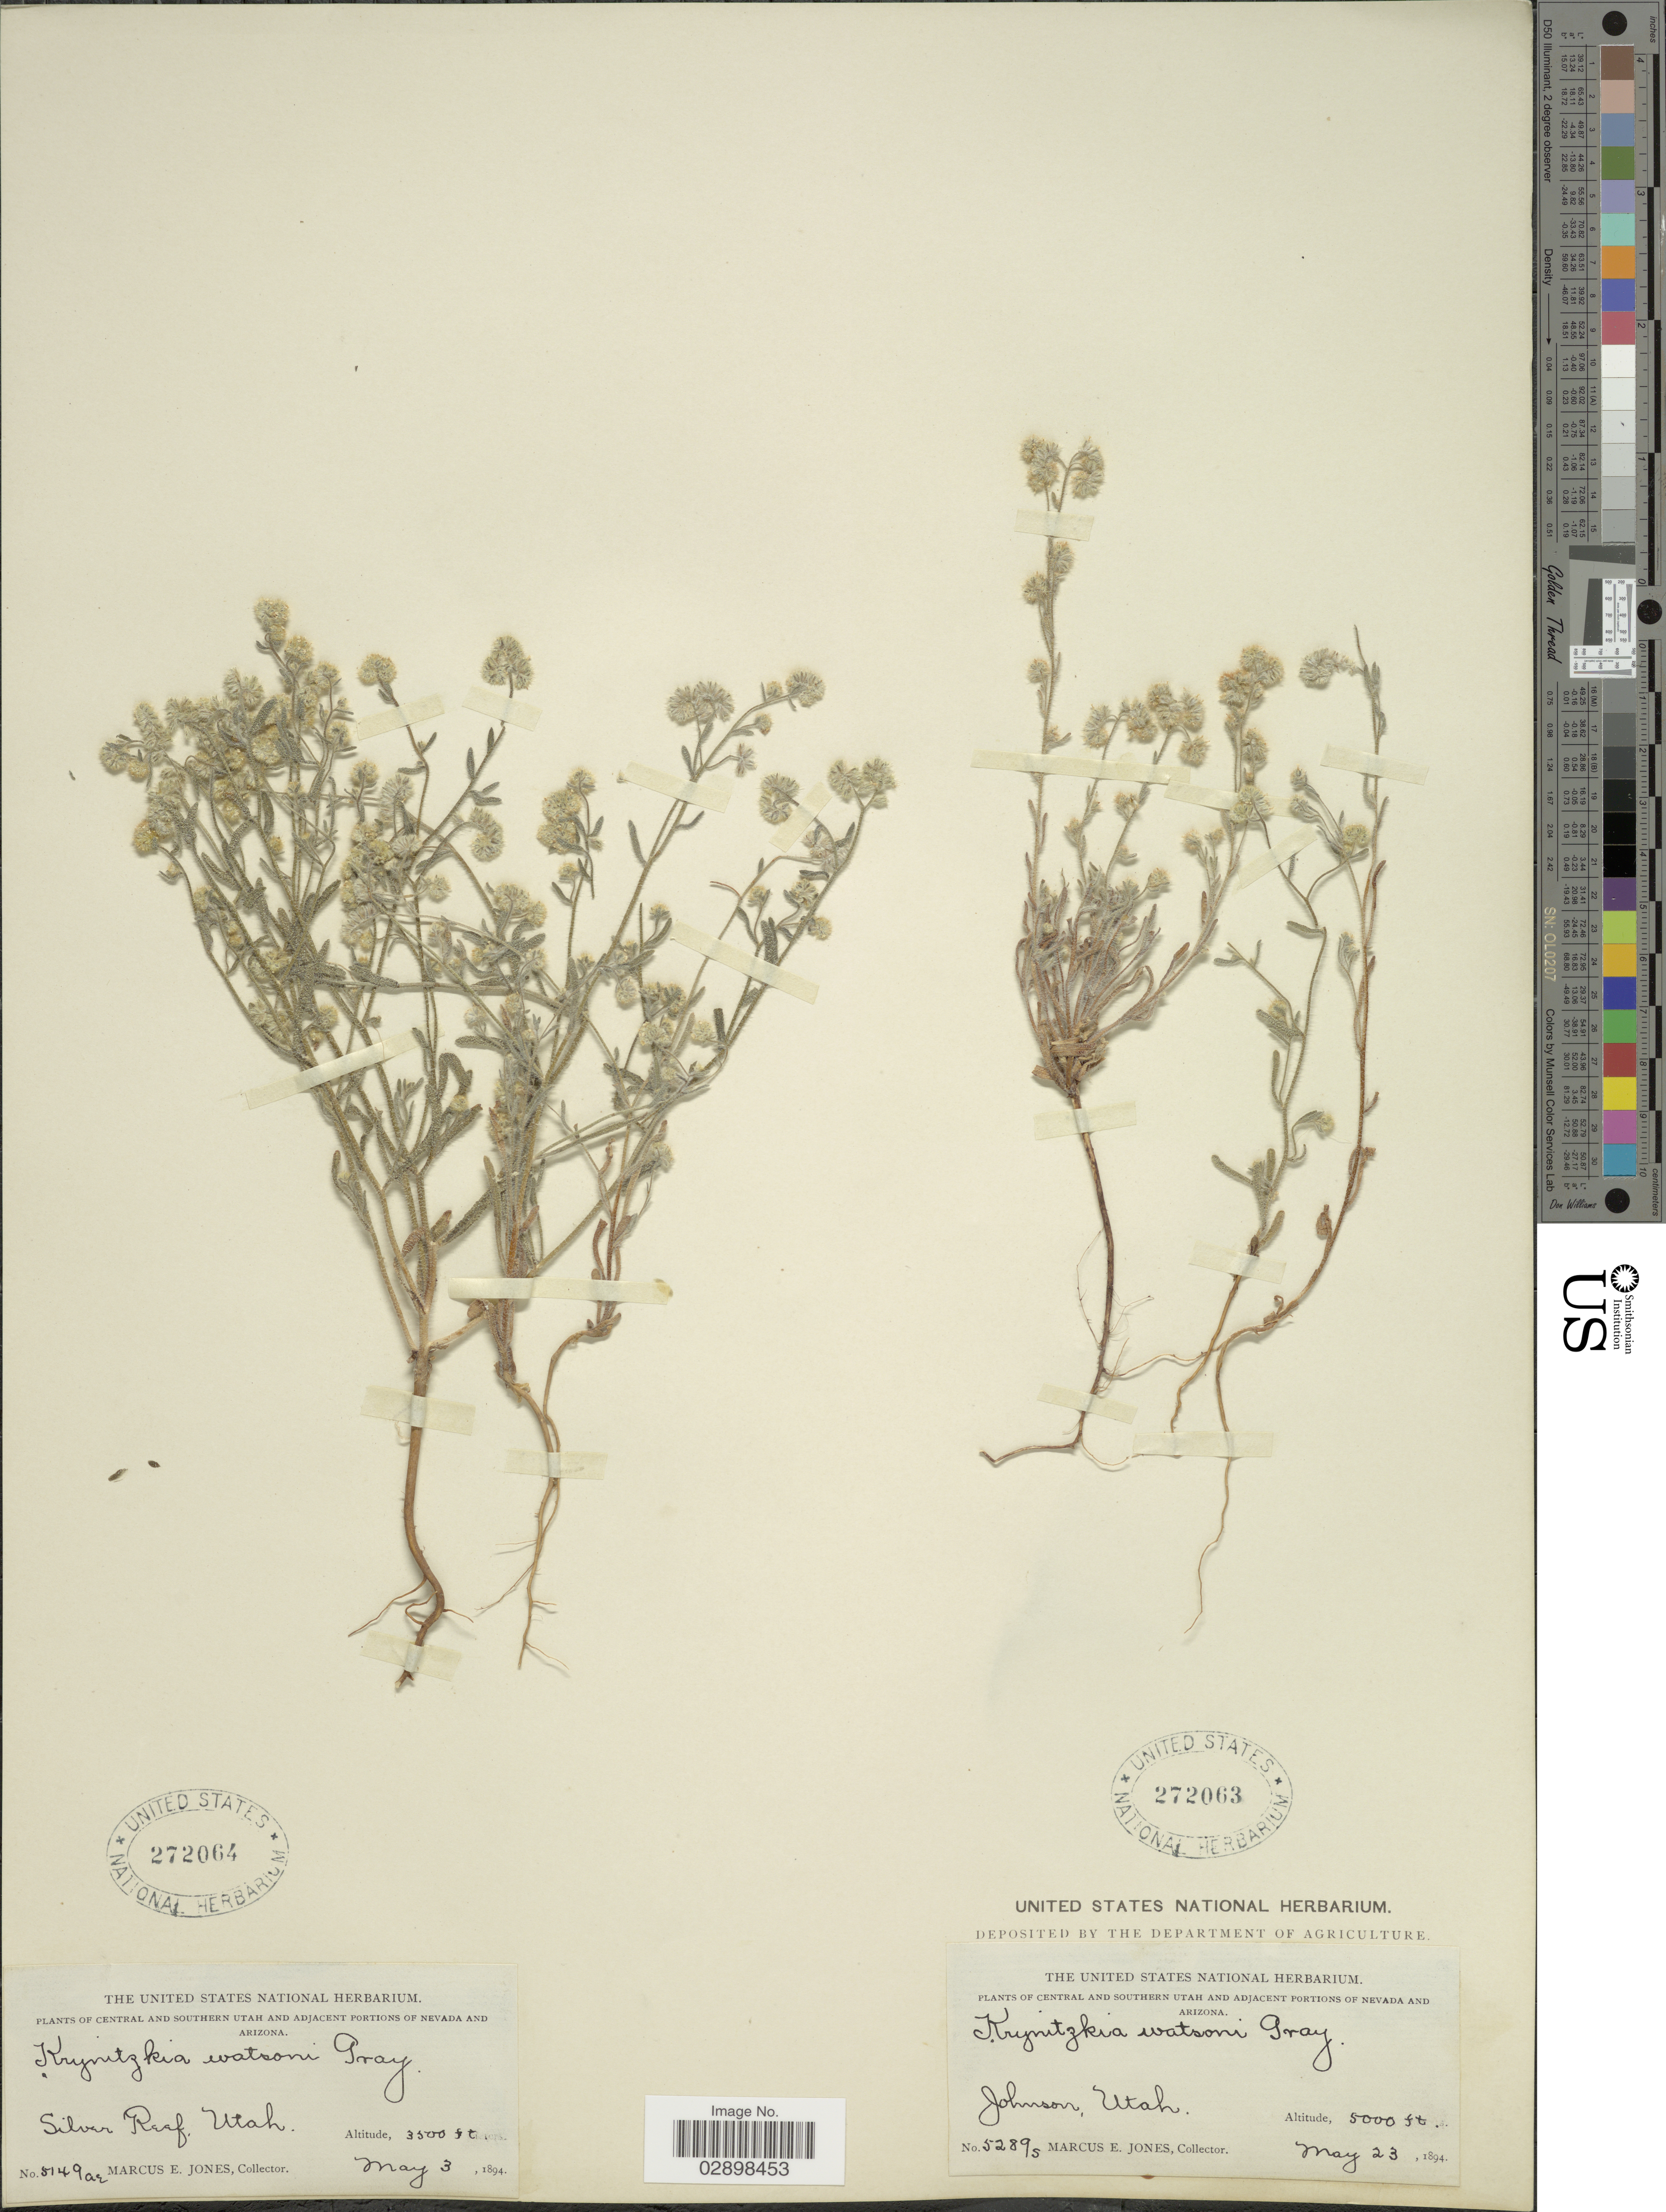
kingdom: Plantae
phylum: Tracheophyta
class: Magnoliopsida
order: Boraginales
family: Boraginaceae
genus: Cryptantha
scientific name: Cryptantha watsonii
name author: (A. Gray) Greene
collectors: M. E. Jones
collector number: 5149a2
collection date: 1894-05-03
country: United States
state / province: Utah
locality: Silver Reef. Central and Southern Utah.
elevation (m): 1067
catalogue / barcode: US 272064